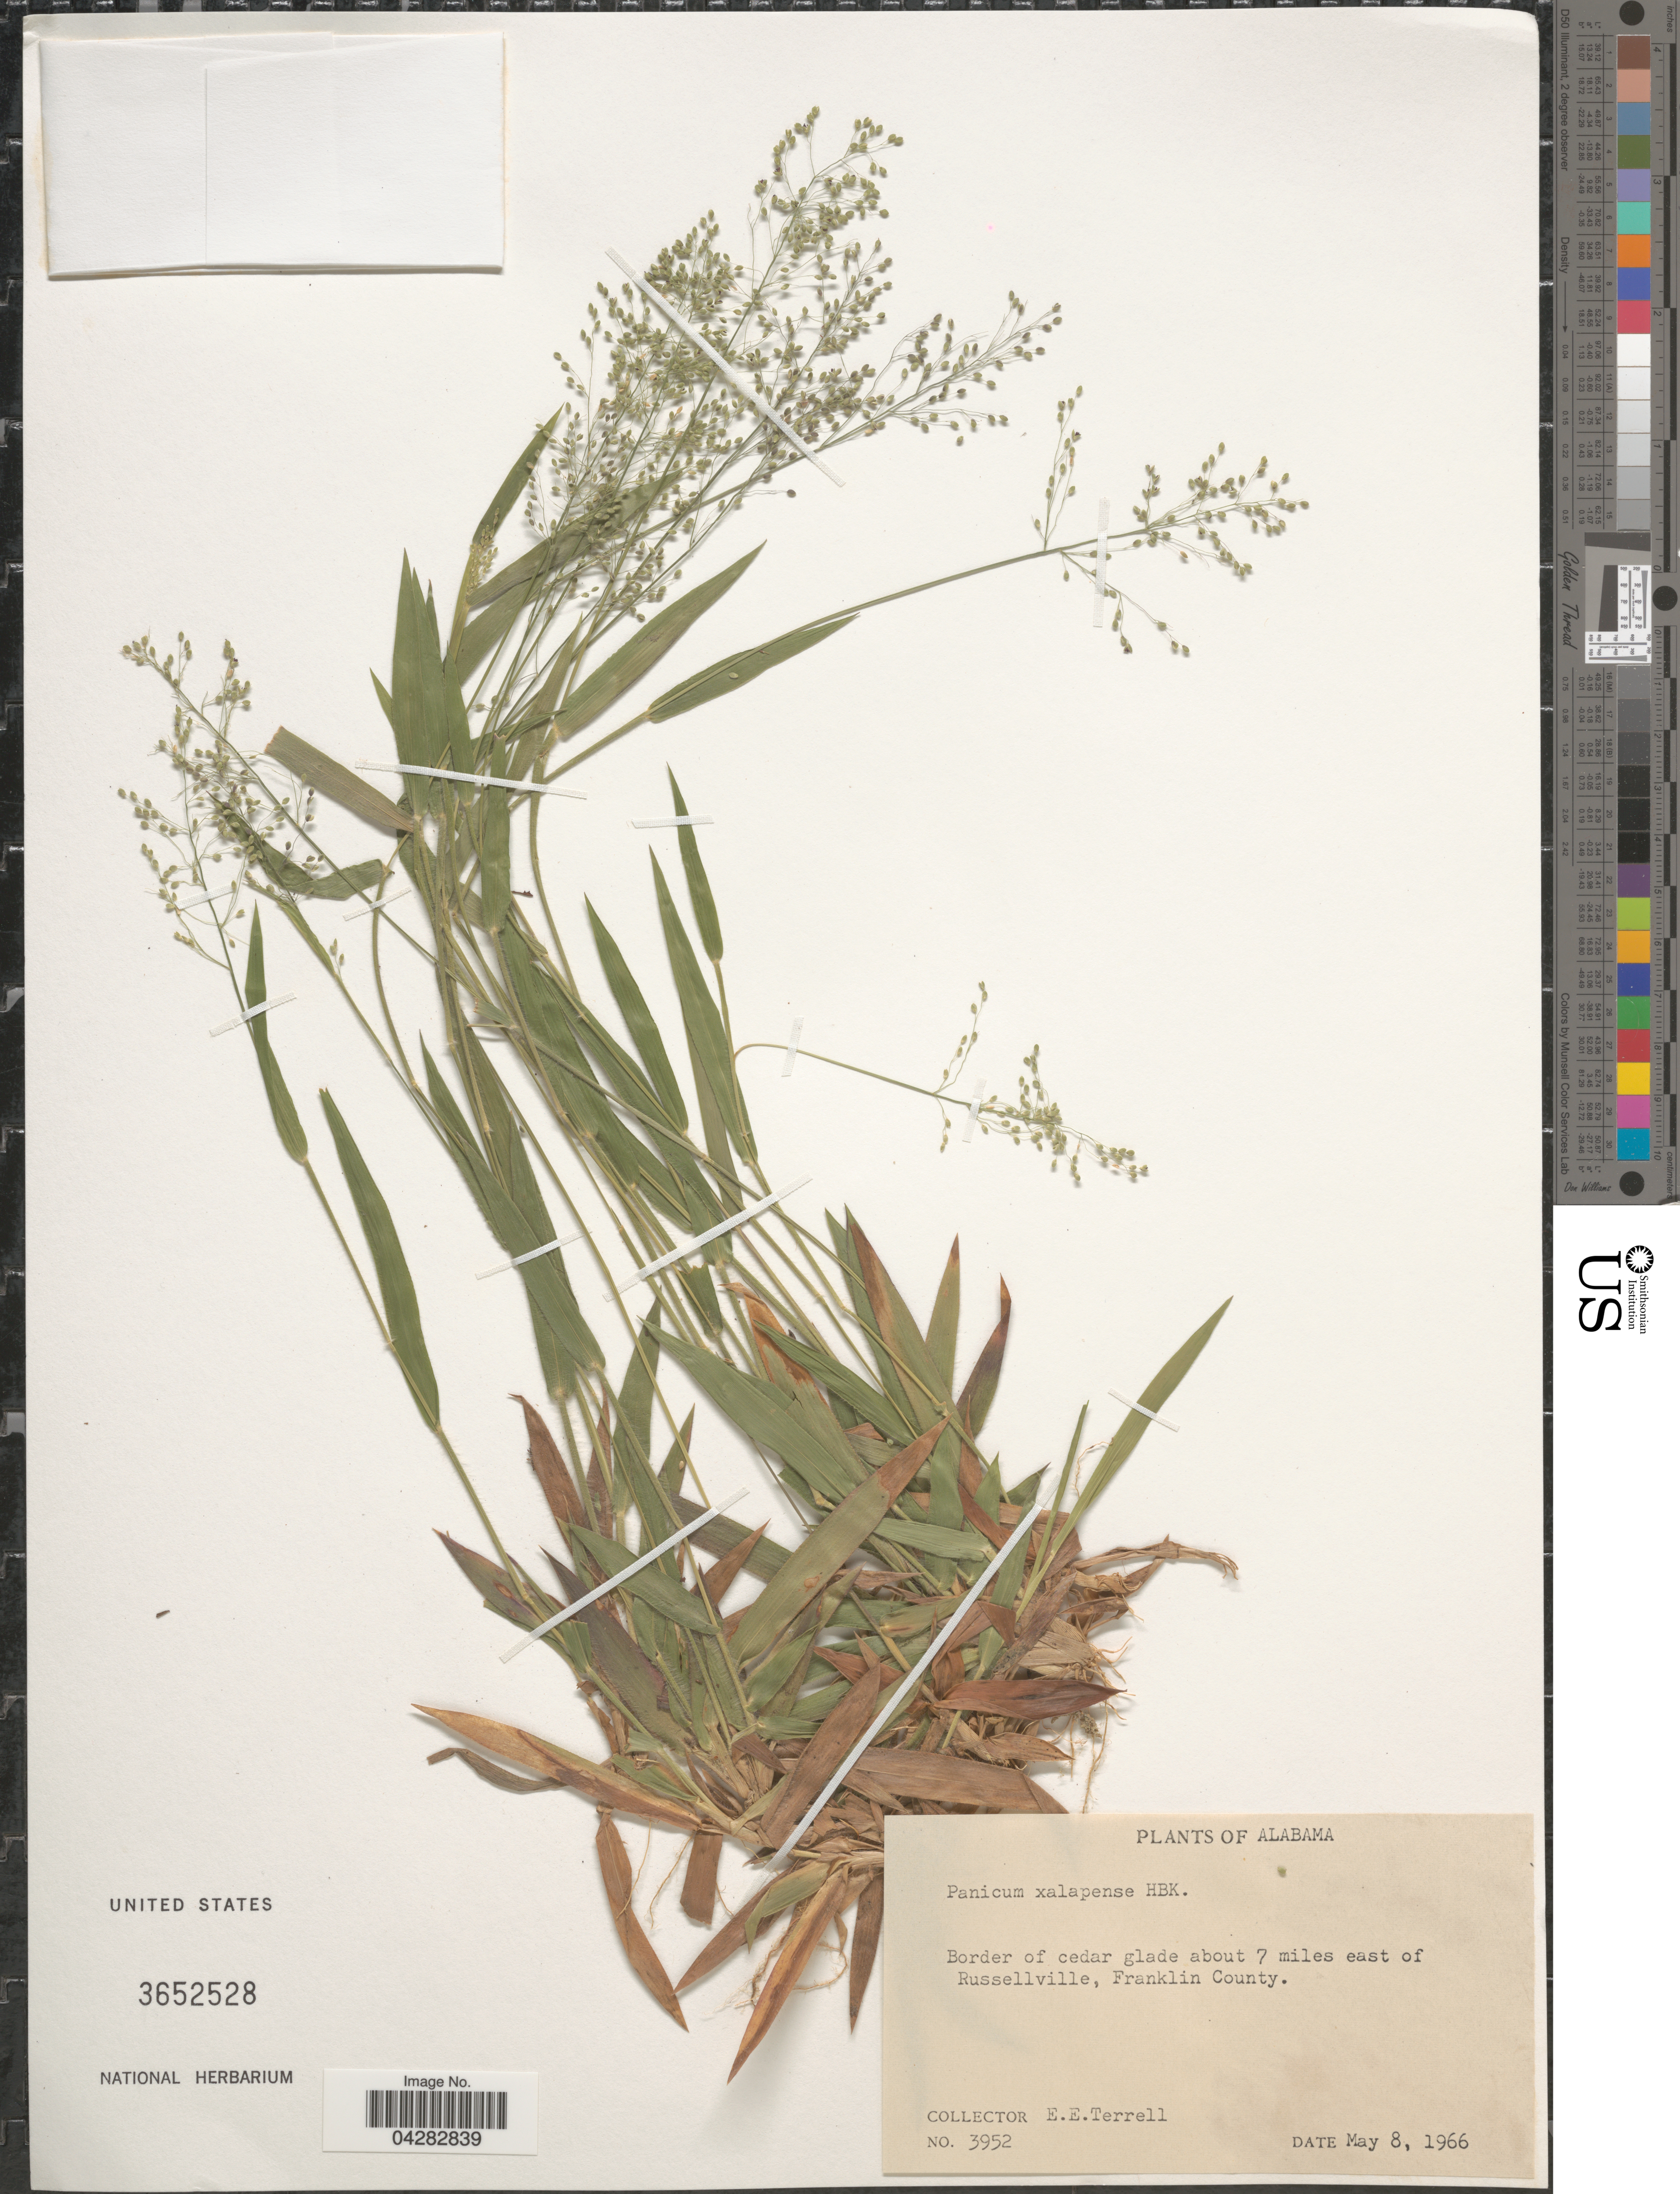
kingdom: Plantae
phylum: Tracheophyta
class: Liliopsida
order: Poales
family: Poaceae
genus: Dichanthelium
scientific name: Dichanthelium laxiflorum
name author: (Lam.) Gould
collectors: E. E. Terrell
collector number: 3952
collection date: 1966-05-08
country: United States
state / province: Alabama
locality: Border of cedar glade about 7 miles east of Russellville, Franklin County.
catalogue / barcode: US 3652528